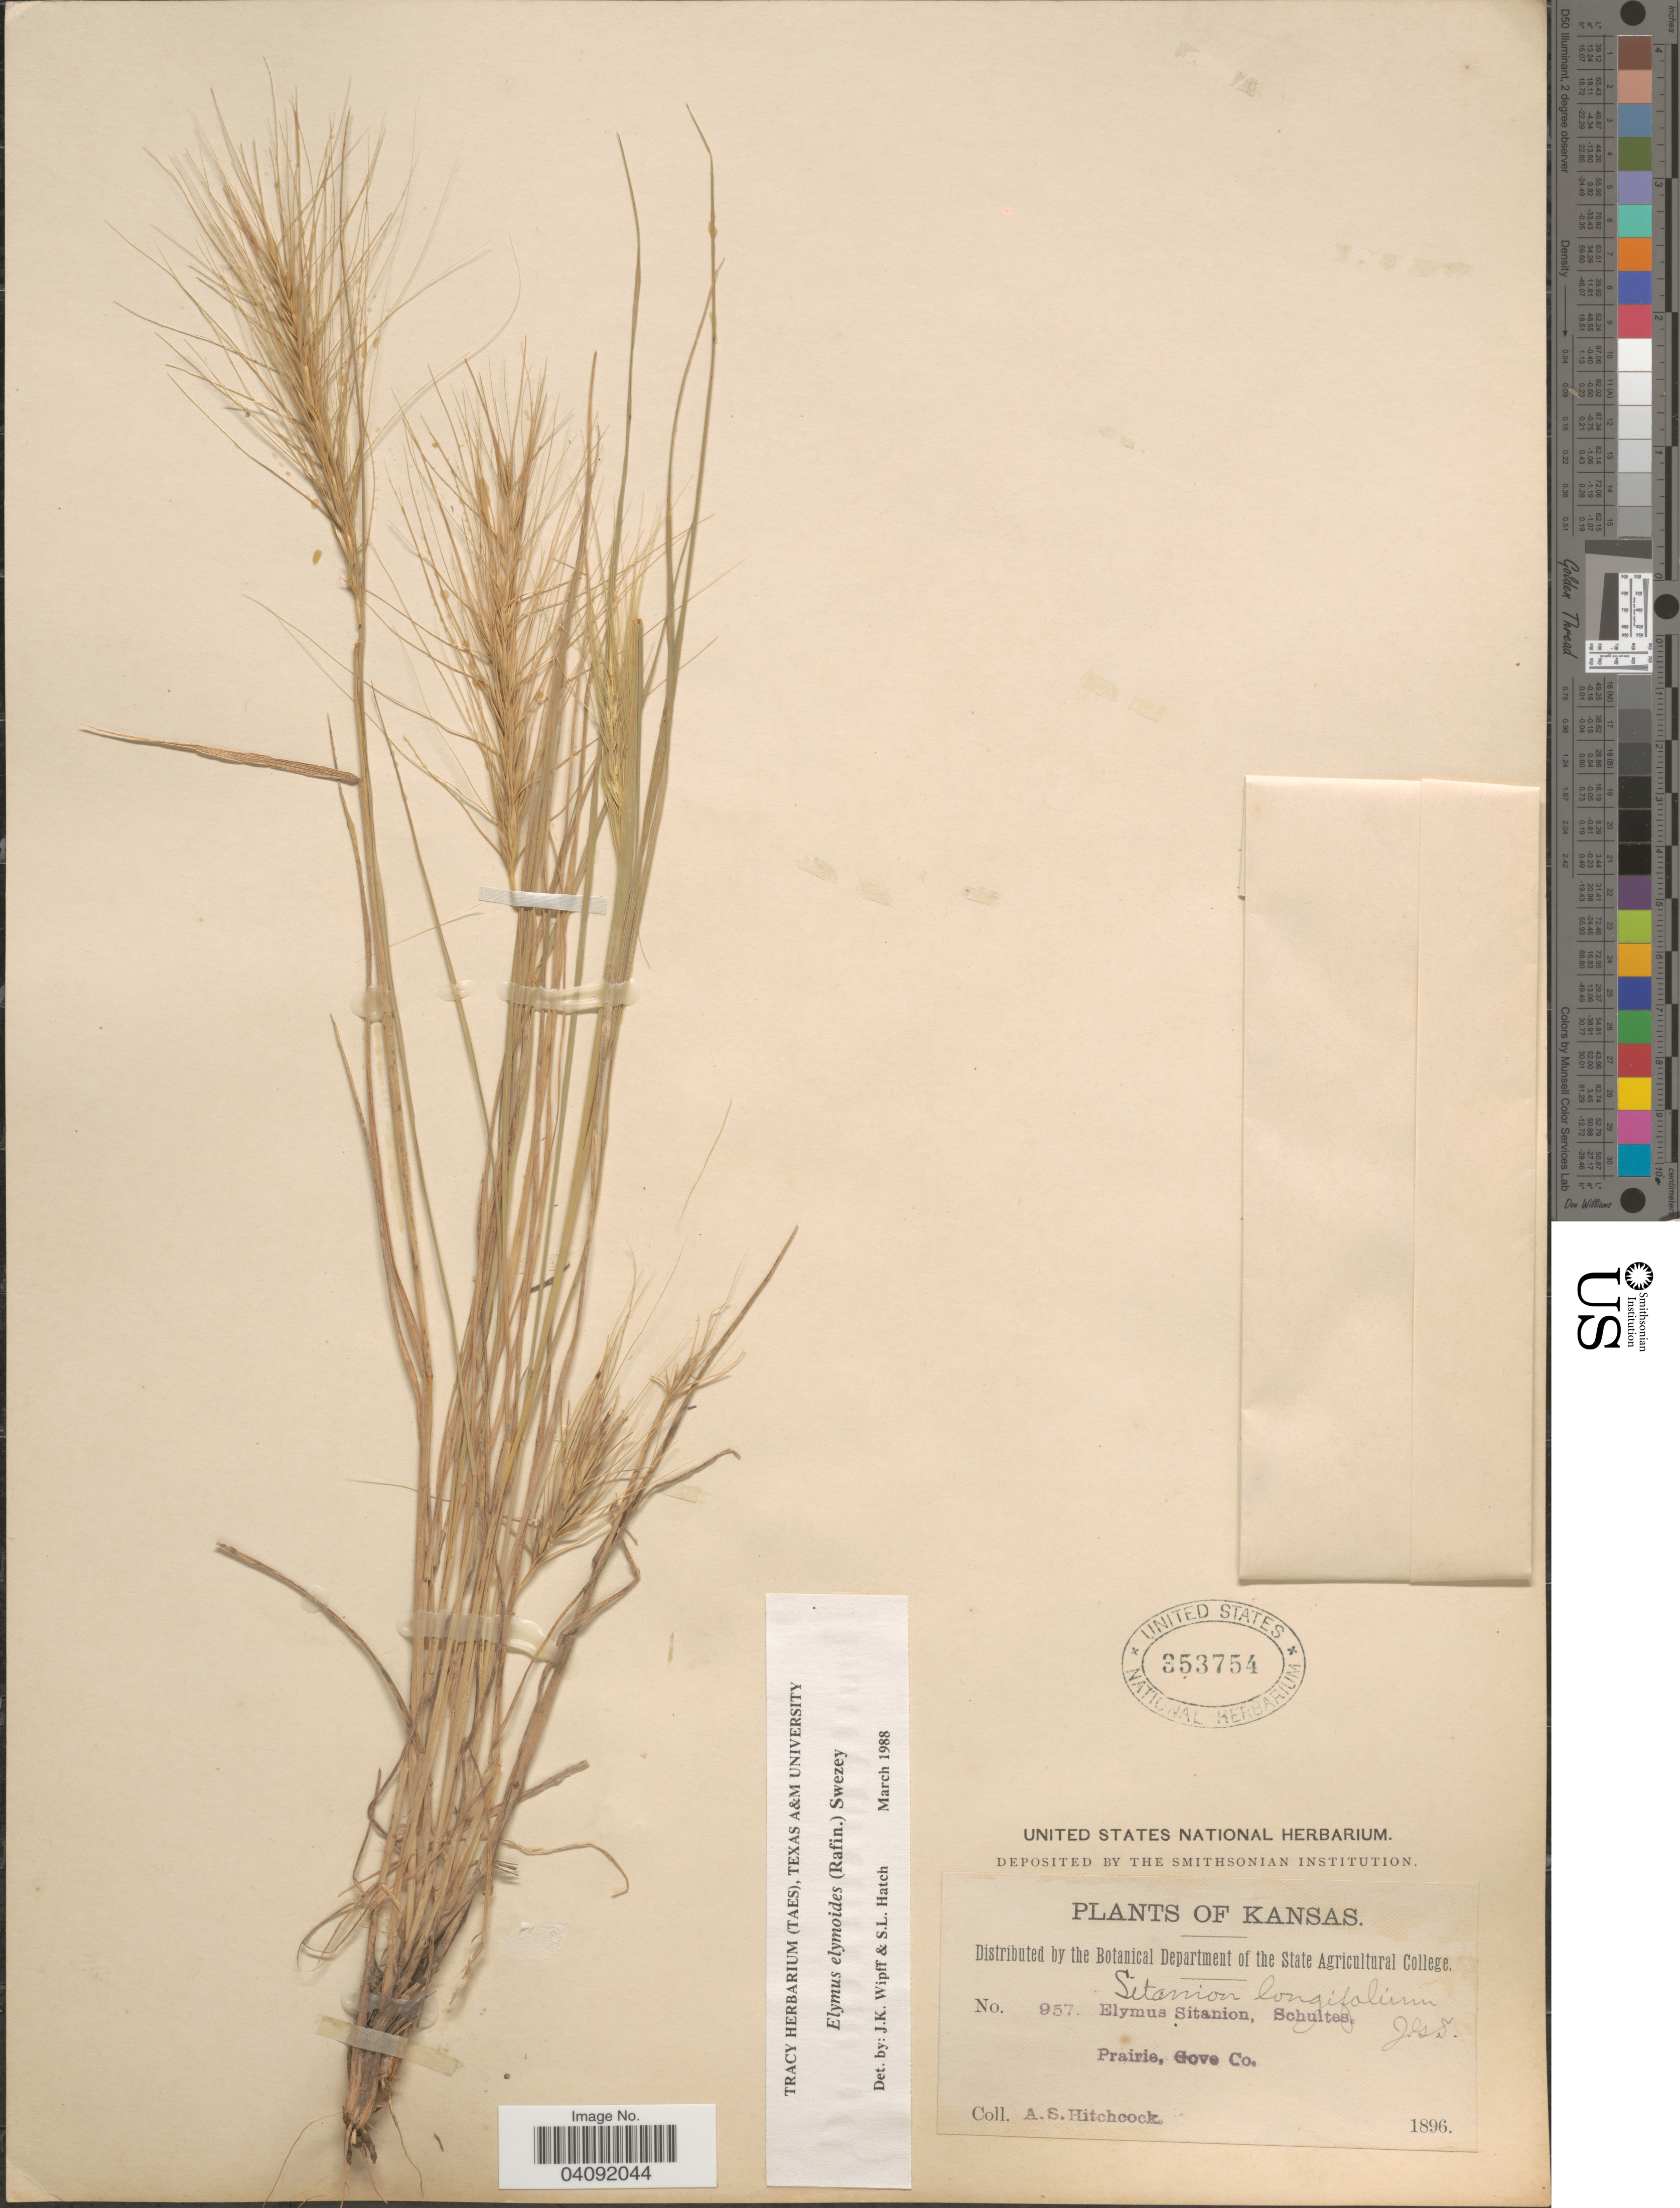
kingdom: Plantae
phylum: Tracheophyta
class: Liliopsida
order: Poales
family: Poaceae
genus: Elymus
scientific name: Elymus elymoides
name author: (Raf.) Swezey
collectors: A. S. Hitchcock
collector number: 957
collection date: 1896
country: United States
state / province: Kansas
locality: Prairie, Gove Co.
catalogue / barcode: US 353754